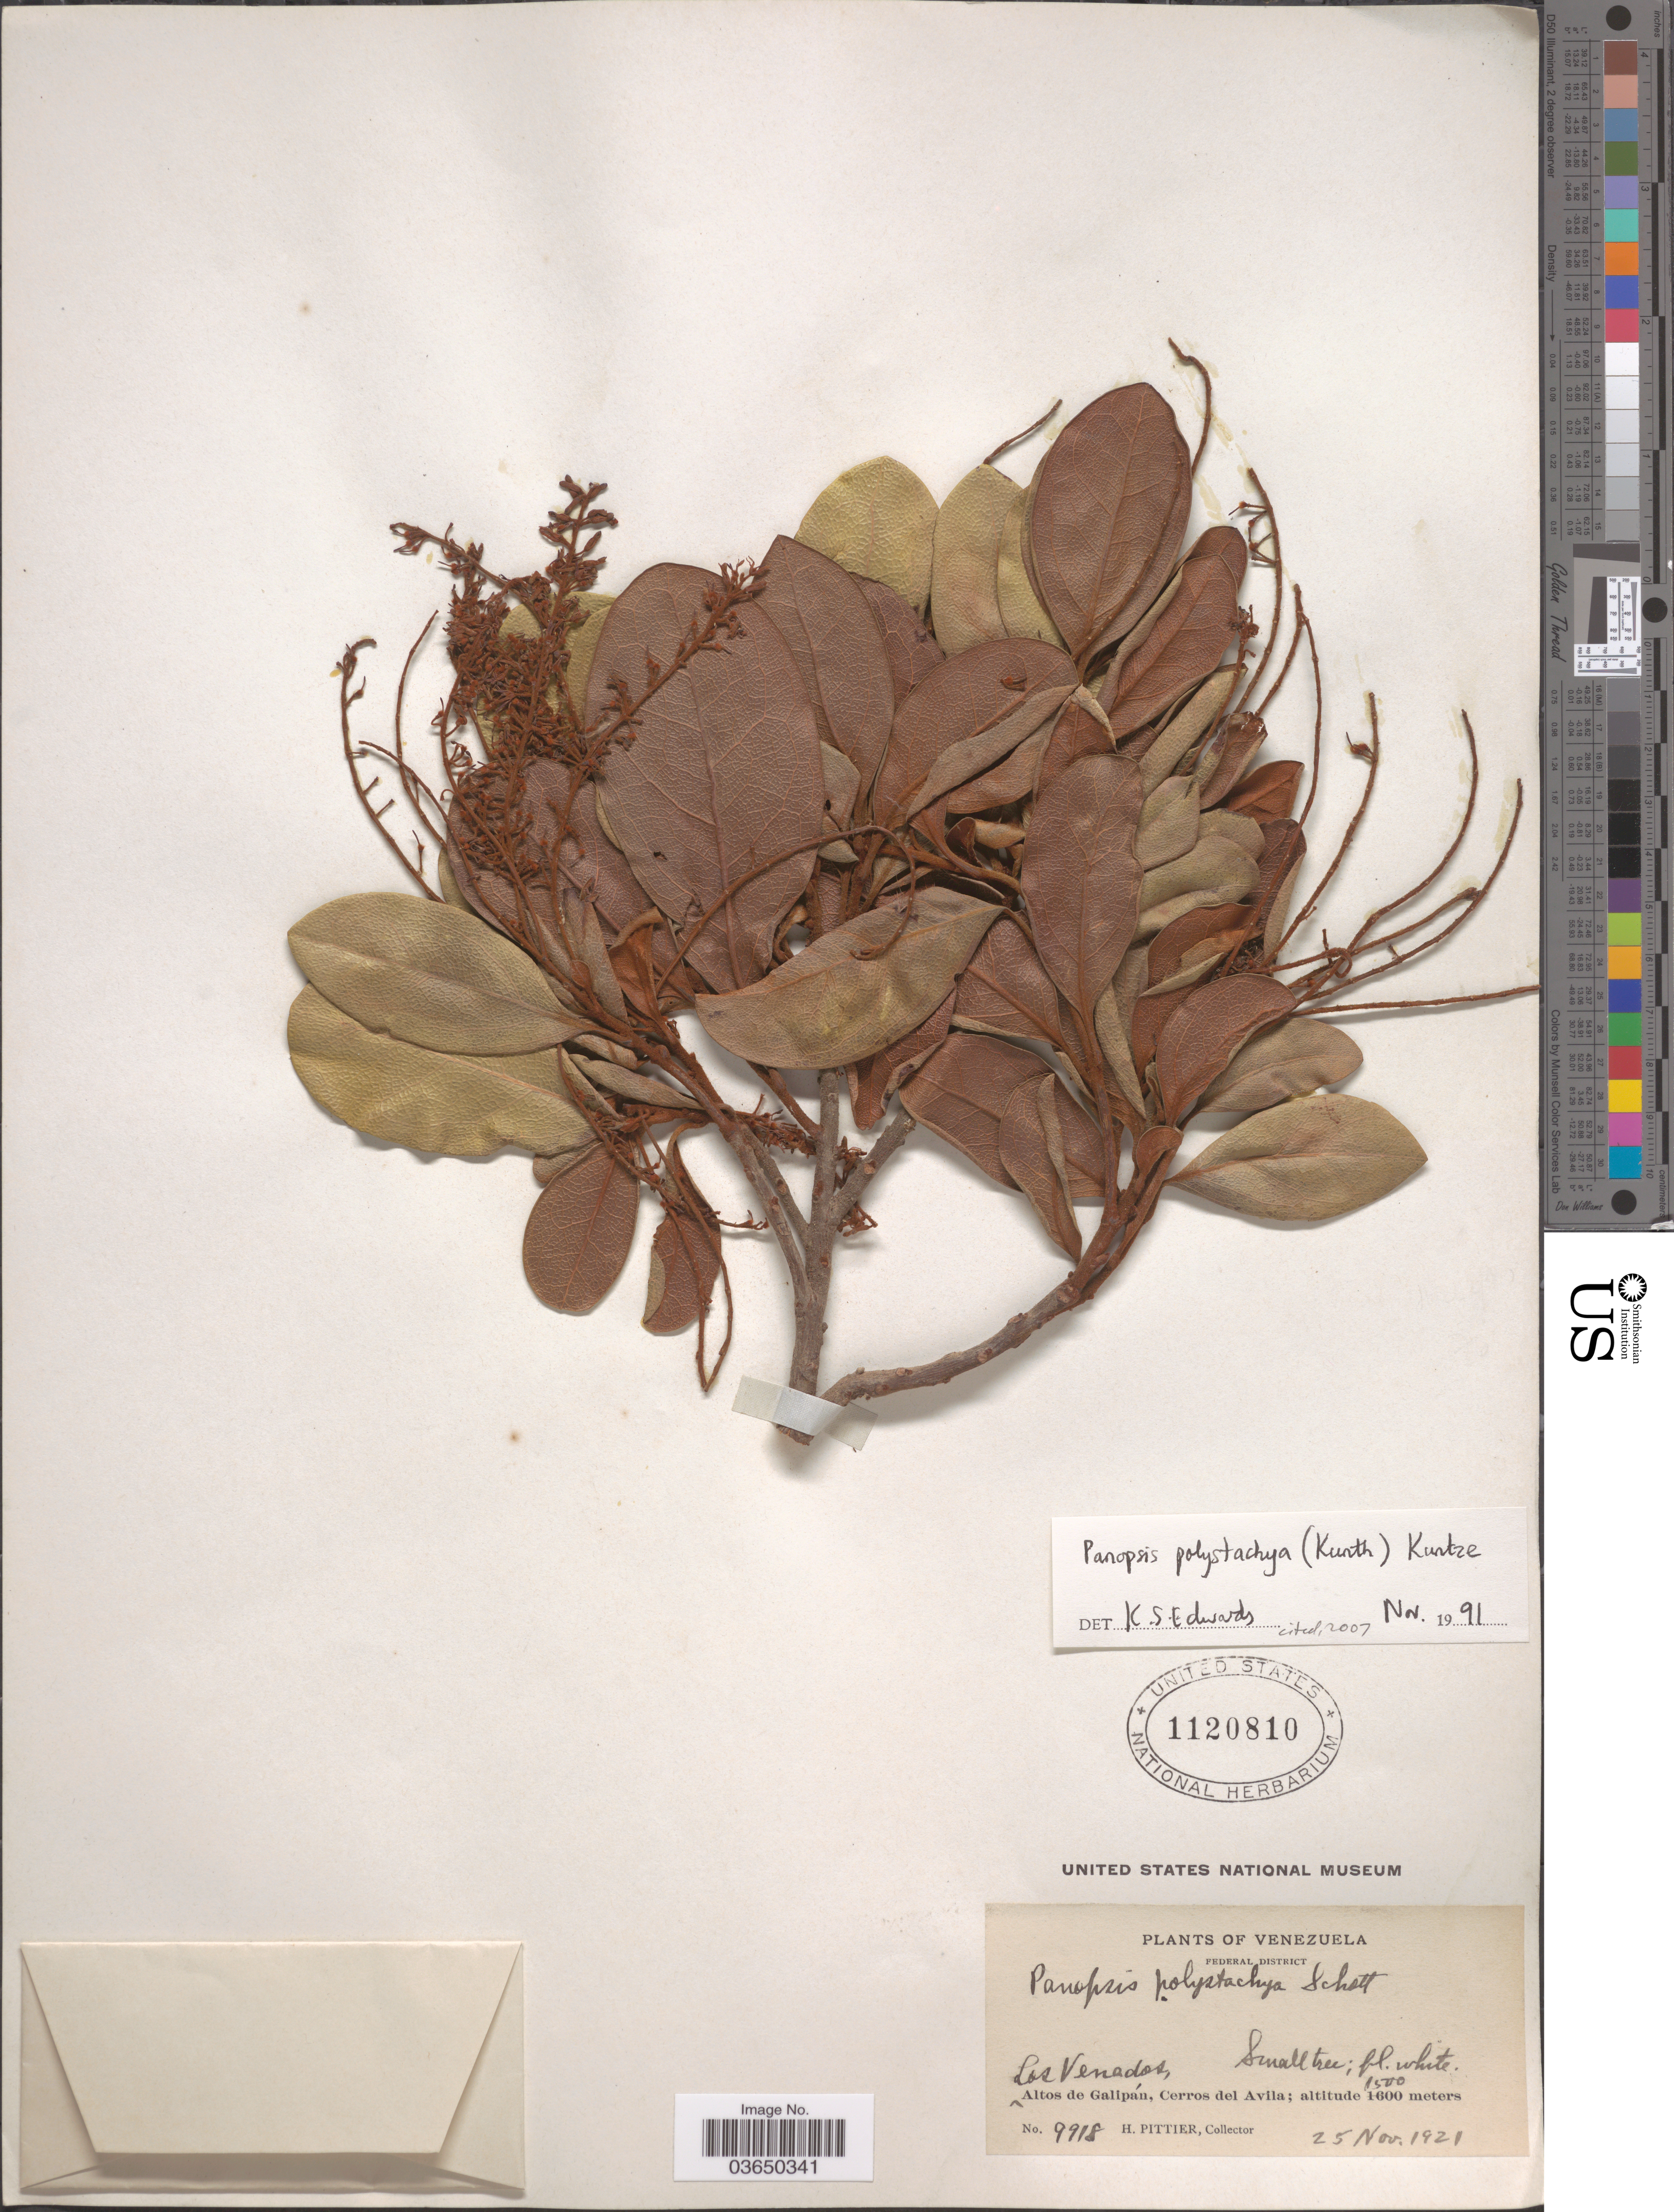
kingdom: Plantae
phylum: Tracheophyta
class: Magnoliopsida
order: Proteales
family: Proteaceae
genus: Panopsis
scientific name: Panopsis polystachya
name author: (Kunth) Kuntze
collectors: H. F. Pittier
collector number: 9918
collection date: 1921-11-25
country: Venezuela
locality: Federal District. Los Venados, Altos de Galipán, Cerros del Avila.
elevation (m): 1500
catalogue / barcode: US 1120810